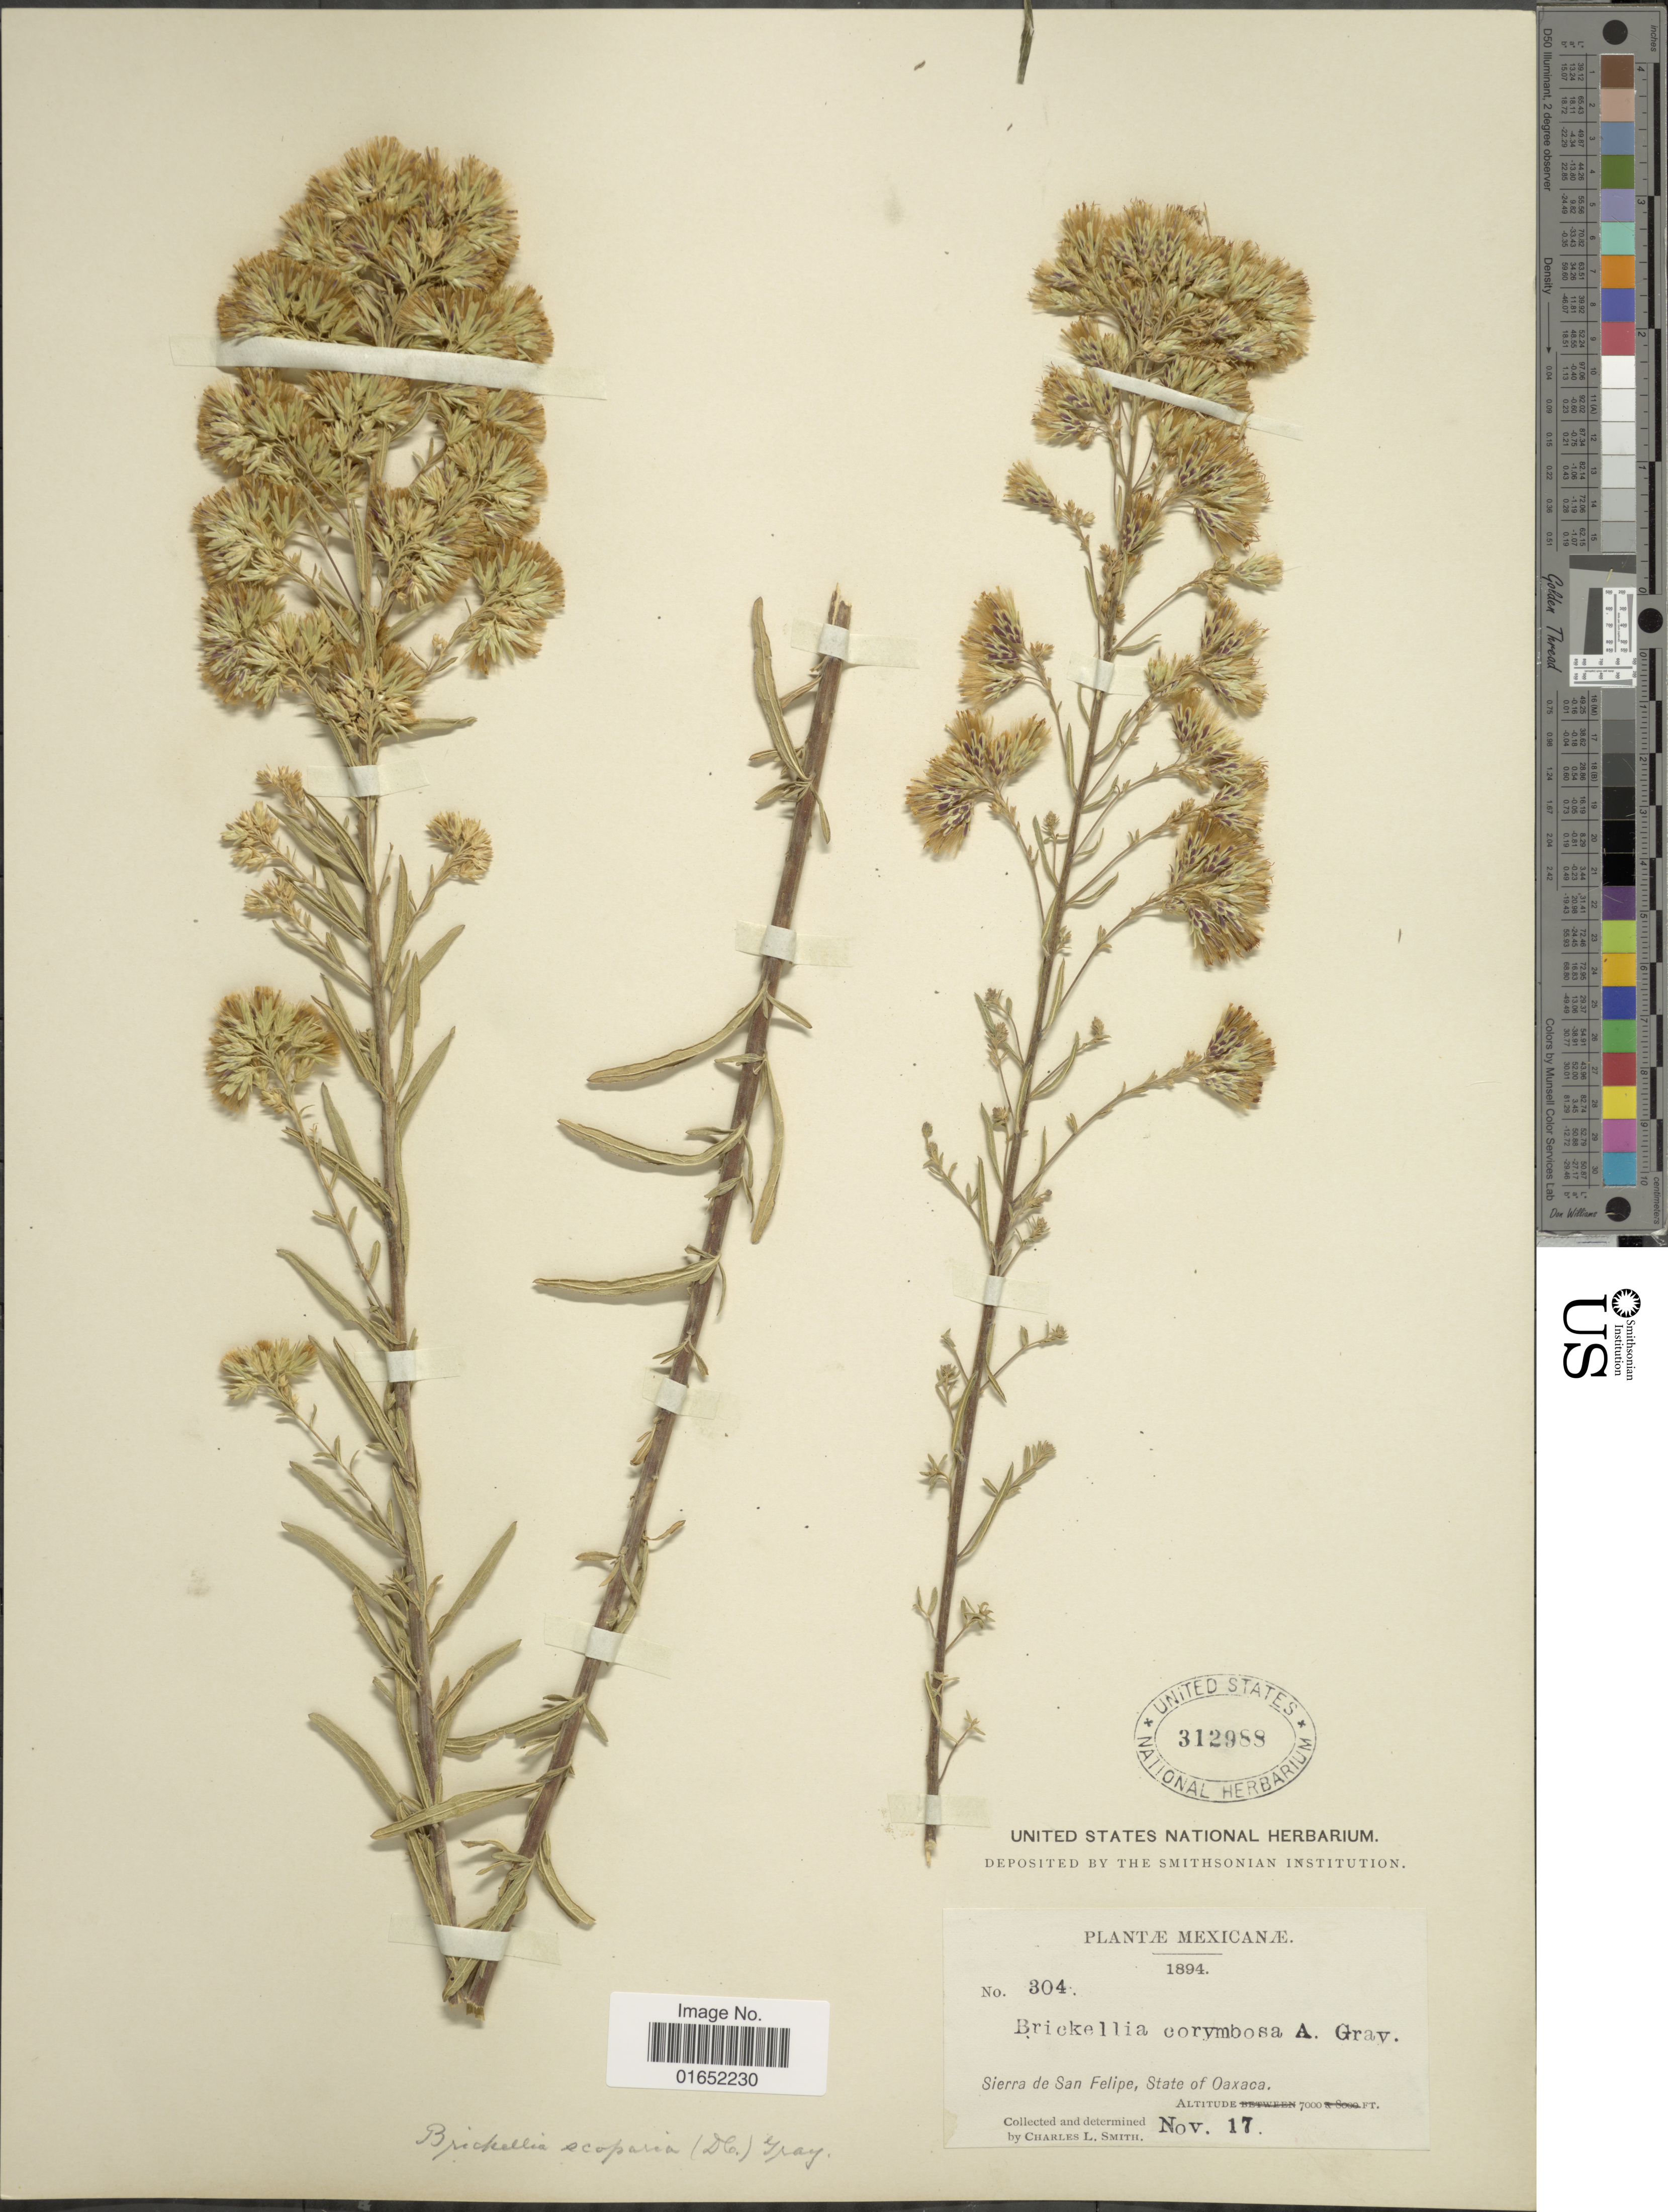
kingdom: Plantae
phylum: Tracheophyta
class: Magnoliopsida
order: Asterales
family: Asteraceae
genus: Brickellia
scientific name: Brickellia scoparia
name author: (DC.) A. Gray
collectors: C. L. Smith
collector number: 304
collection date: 1894-11-17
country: Mexico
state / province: Oaxaca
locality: Sierra de San Felipe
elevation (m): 2134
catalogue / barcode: US 312988